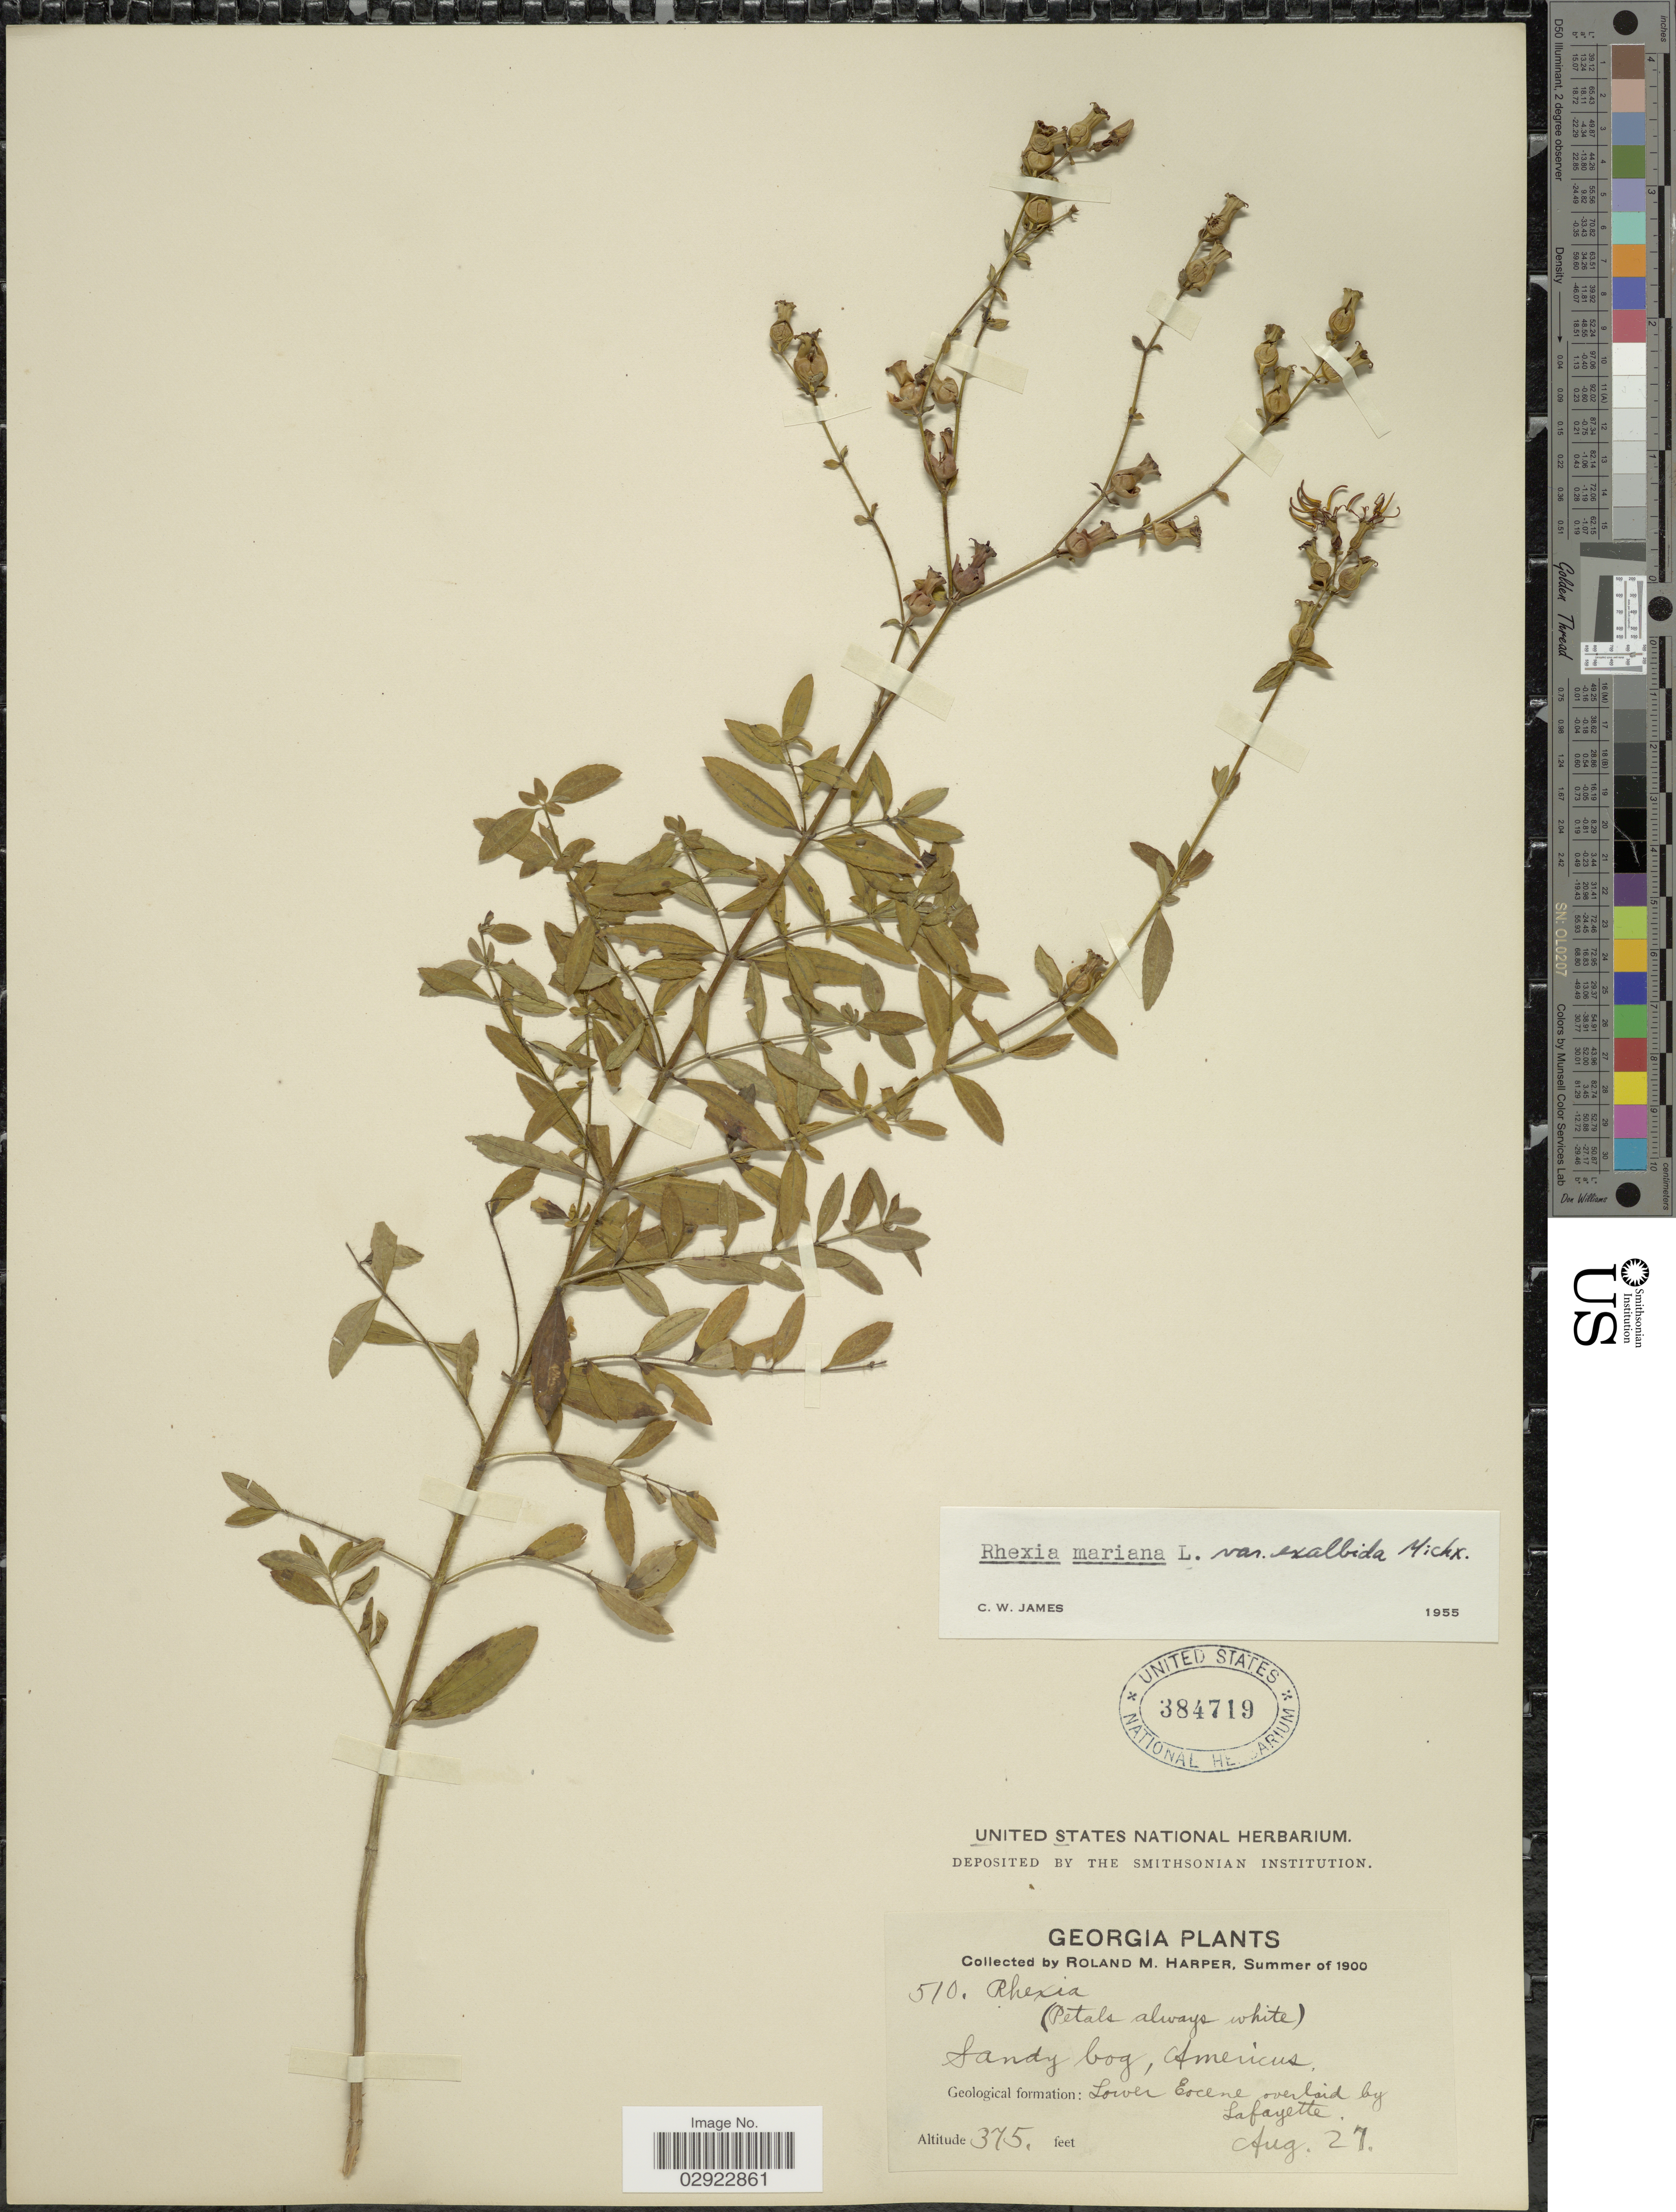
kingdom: Plantae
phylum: Tracheophyta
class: Magnoliopsida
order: Myrtales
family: Melastomataceae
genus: Rhexia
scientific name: Rhexia mariana var. exalbida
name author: Michx.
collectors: R. M. Harper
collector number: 510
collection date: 1900-08-27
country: United States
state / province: Georgia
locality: Americus. Geological formation: Lower Eocene overlaid by Lafayette.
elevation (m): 114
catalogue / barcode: US 384719